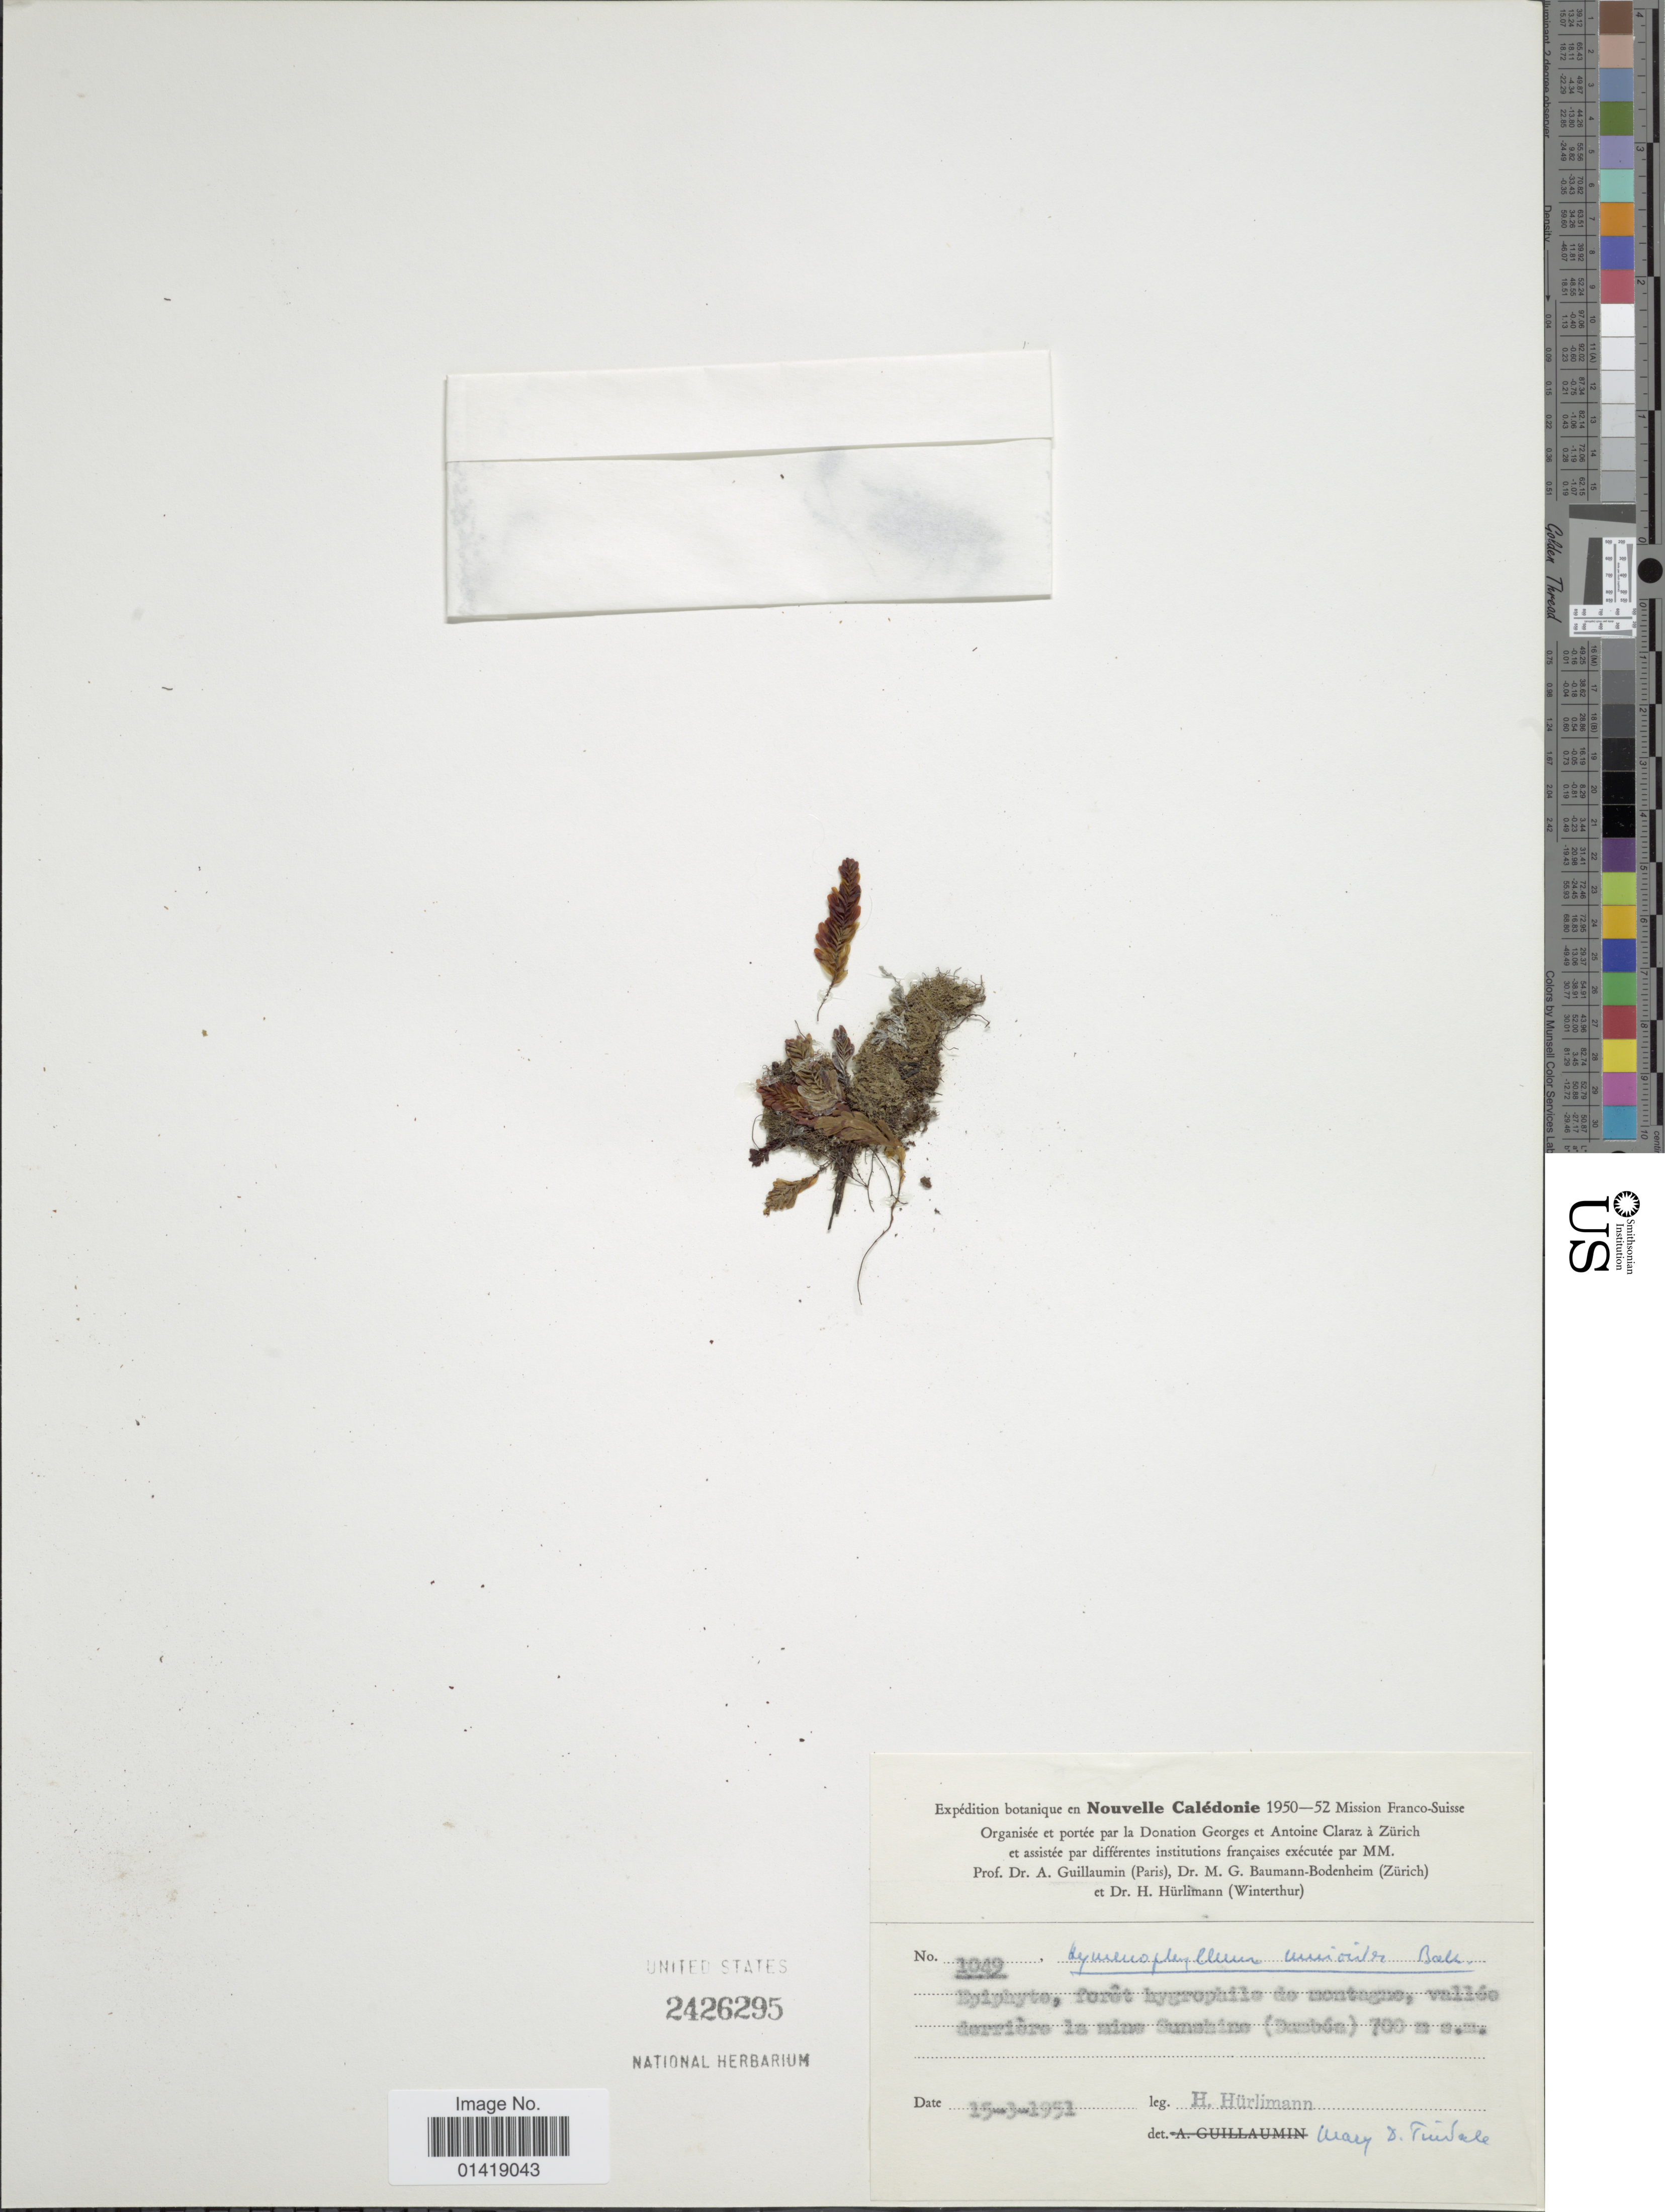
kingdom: Plantae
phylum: Tracheophyta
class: Polypodiopsida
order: Hymenophyllales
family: Hymenophyllaceae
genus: Hymenophyllum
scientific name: Hymenophyllum mnioides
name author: Baker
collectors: H. Hürlimann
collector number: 1049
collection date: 1951-03-15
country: New Caledonia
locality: Foret hygrophile de montagne vallee derriere la mina Gunshine Damboa [interpreted]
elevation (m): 700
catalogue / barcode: US 2426295